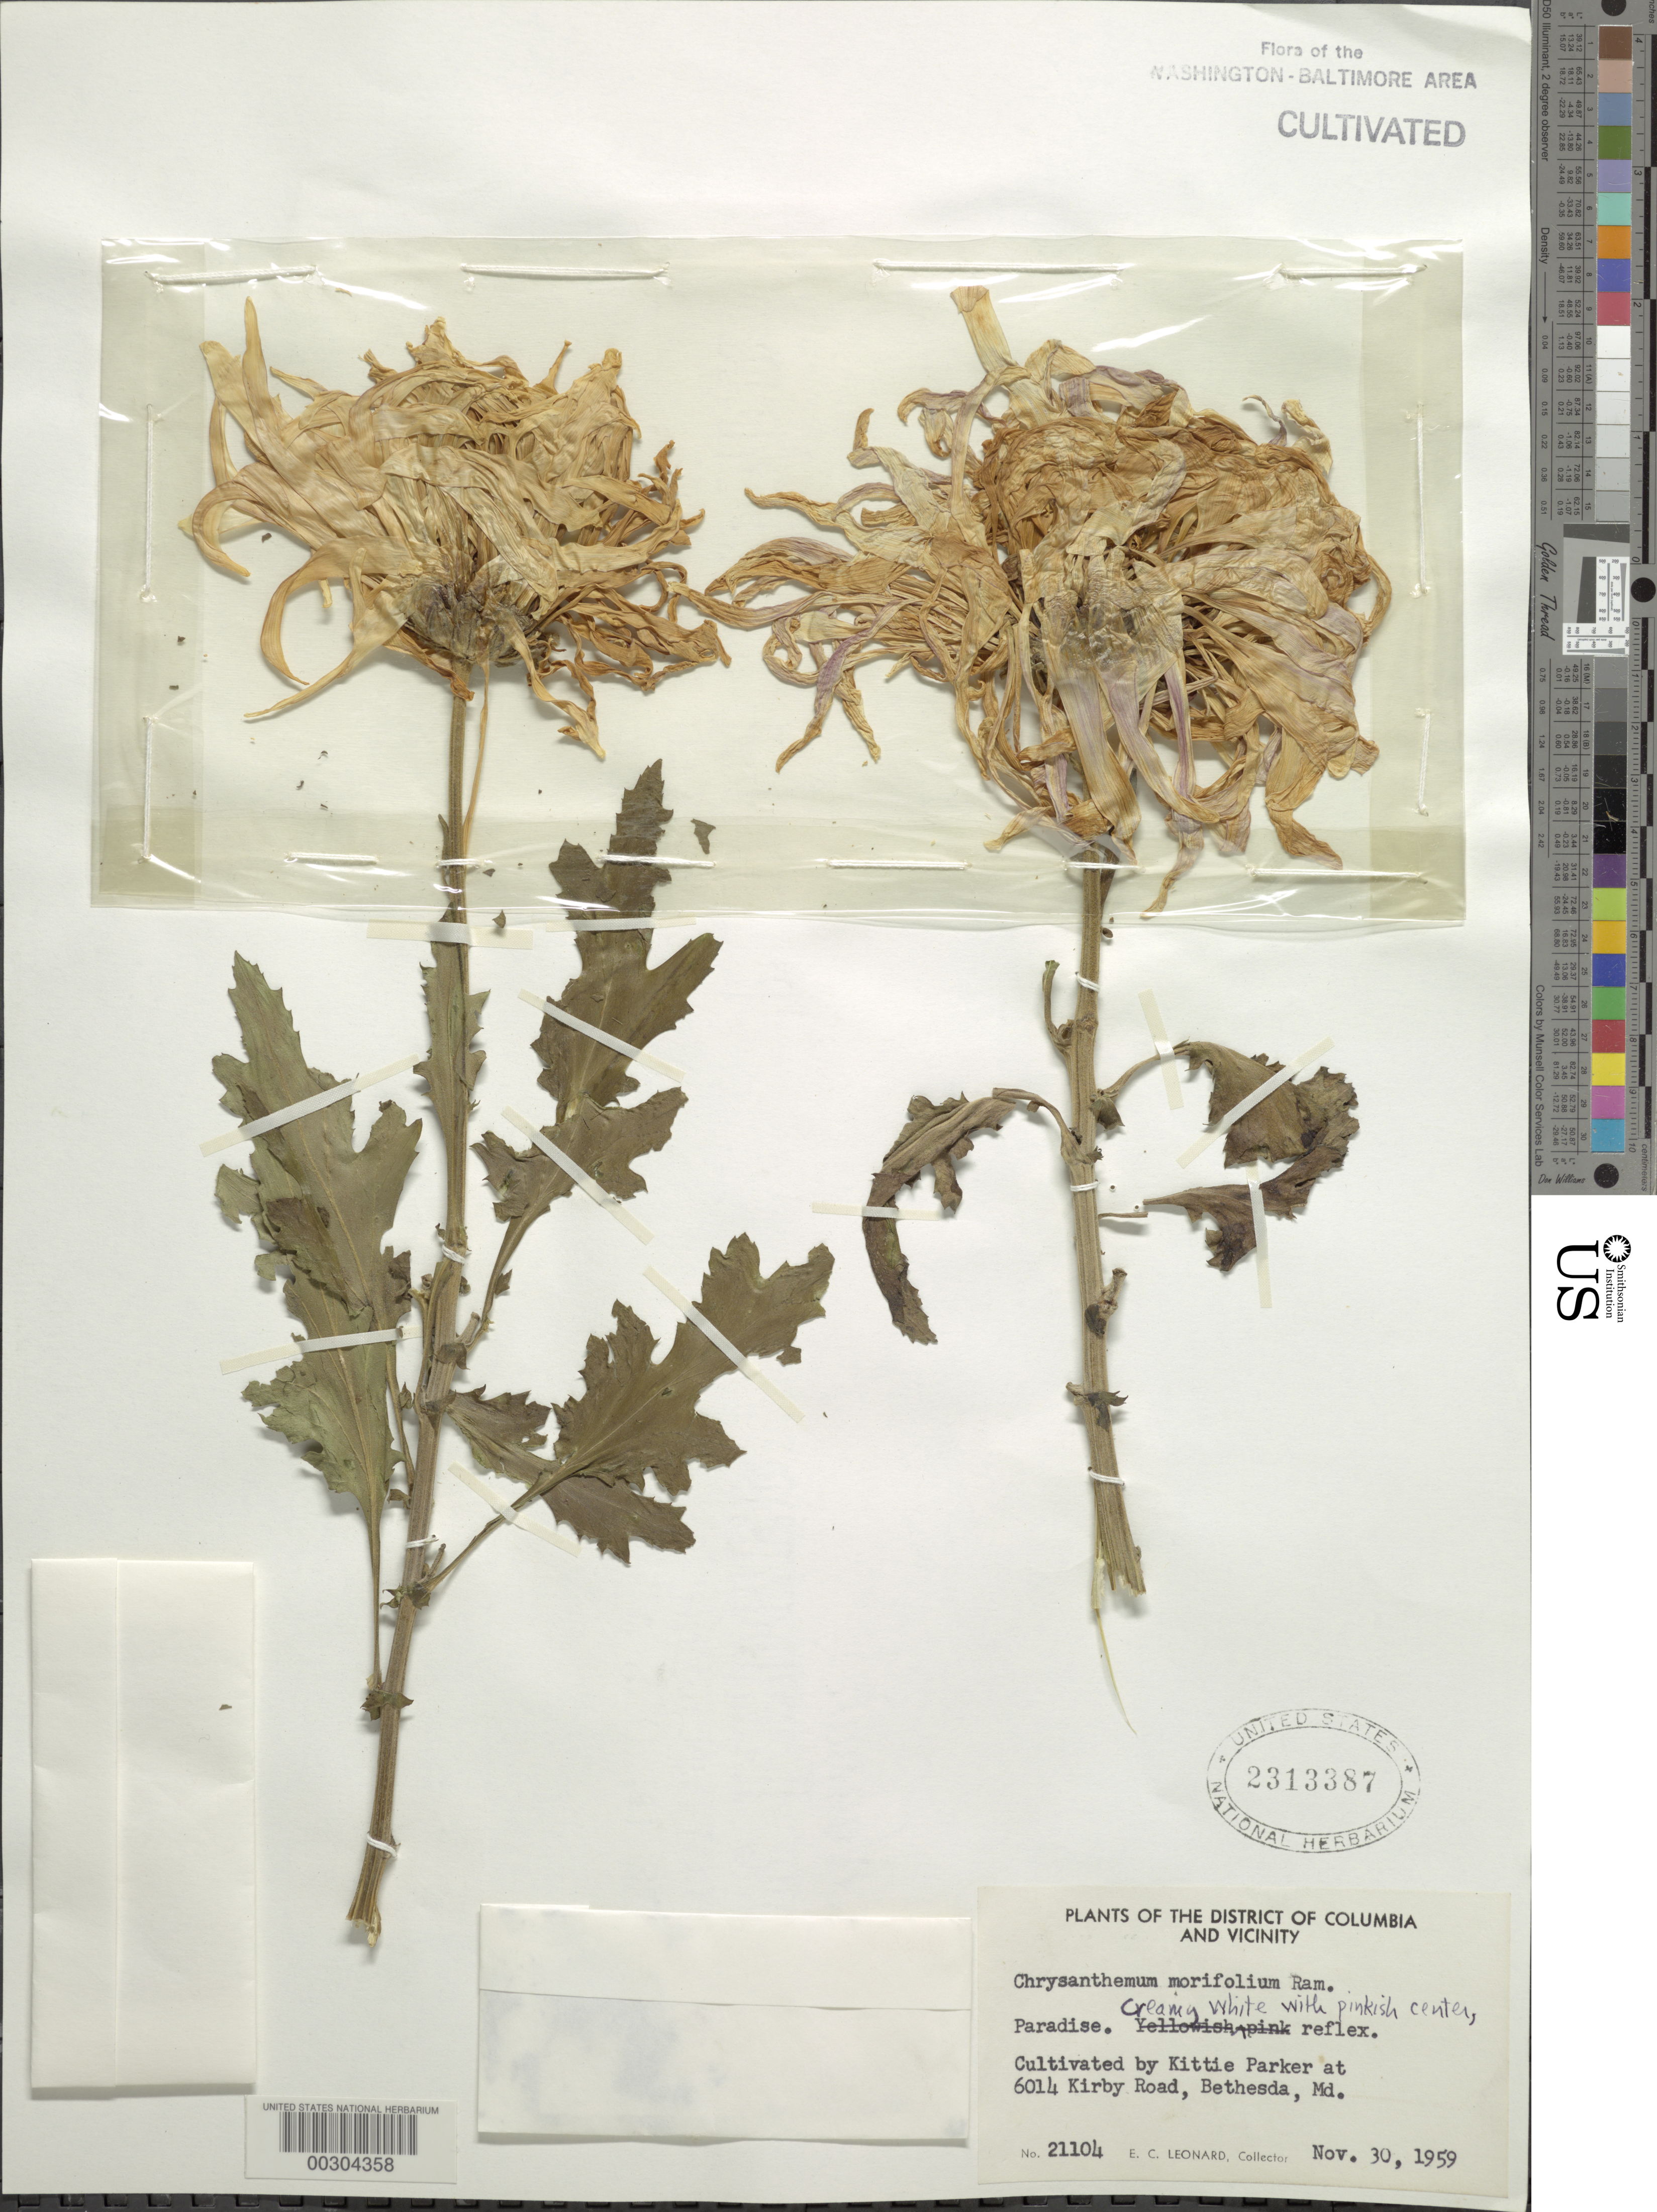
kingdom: Plantae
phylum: Tracheophyta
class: Magnoliopsida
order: Asterales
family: Asteraceae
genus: Chrysanthemum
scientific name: Chrysanthemum morifolium 'Paradise'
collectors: E. C. Leonard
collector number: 21104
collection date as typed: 30 Nov 1959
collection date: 1959-11-30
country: United States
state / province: Maryland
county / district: Montgomery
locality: Bethesda, 6014 Kirby Rd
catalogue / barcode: US 2313387